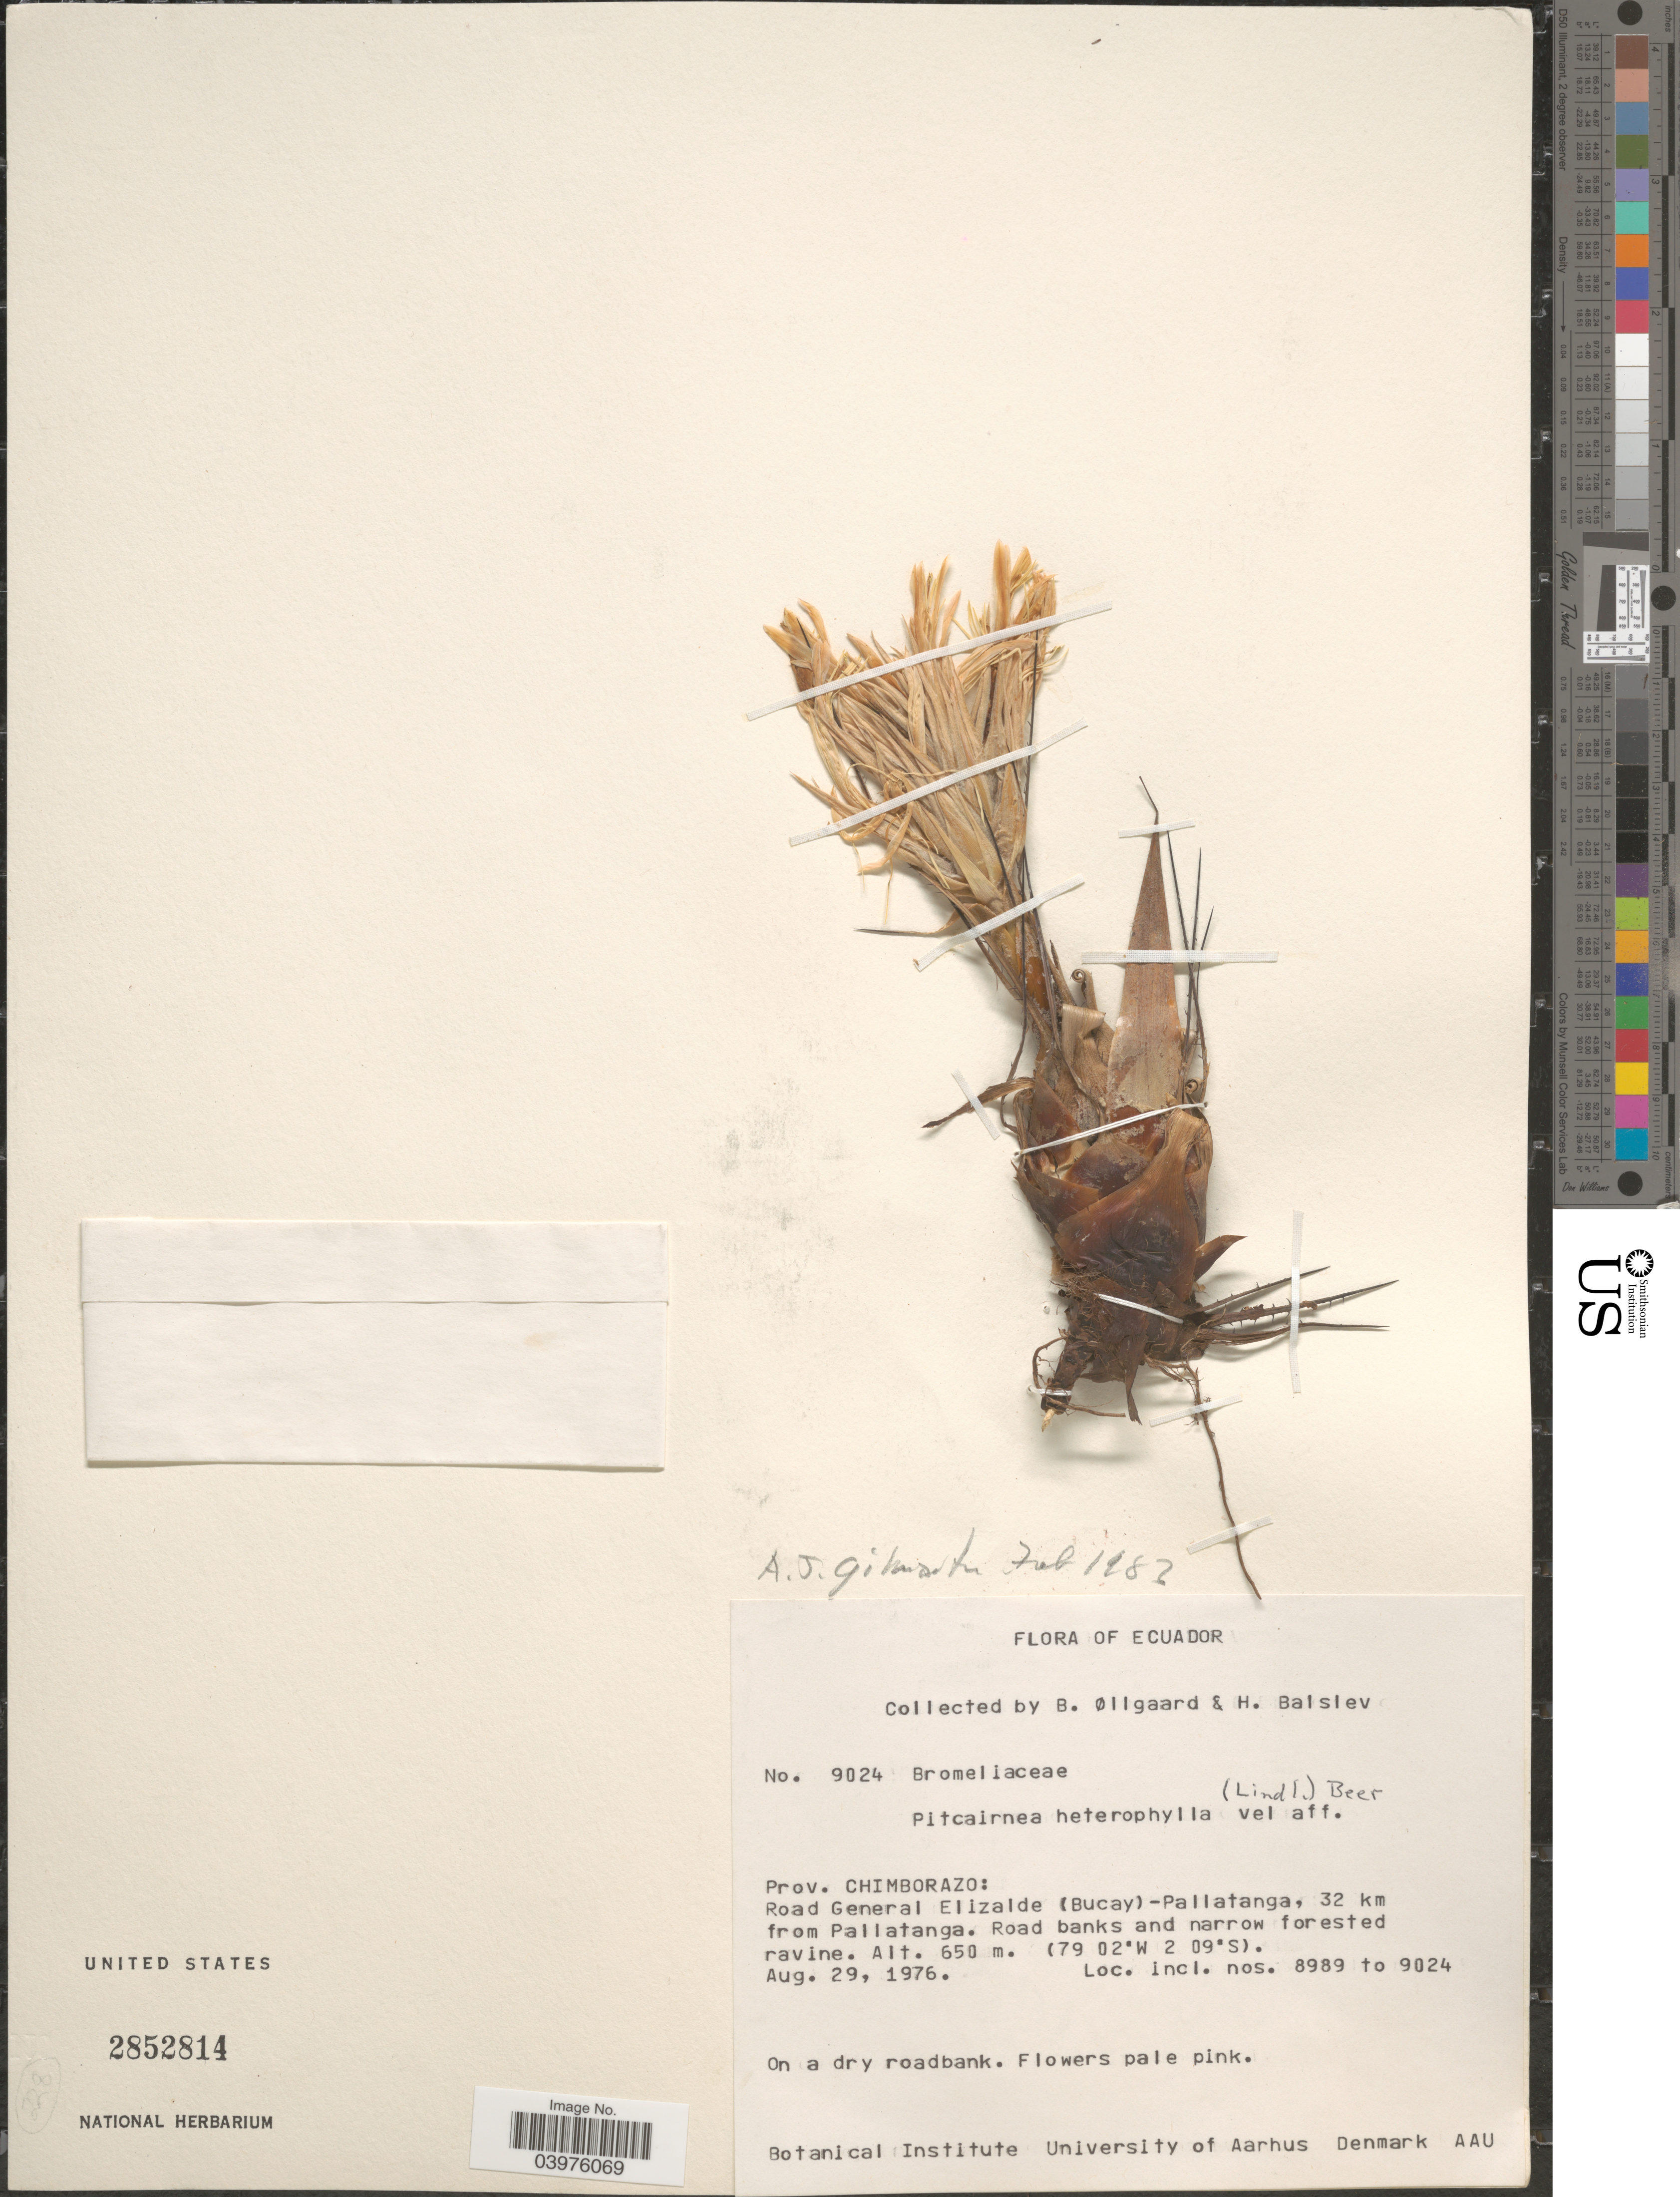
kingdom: Plantae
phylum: Tracheophyta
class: Liliopsida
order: Poales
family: Bromeliaceae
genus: Pitcairnia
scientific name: Pitcairnia heterophylla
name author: (Lindl.) Beer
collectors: B. Øllgaard & H. Balslev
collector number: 9024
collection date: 1976-08-29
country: Ecuador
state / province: Chimborazo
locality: Road General Elizalde (Bucay)-Pallatanga, 32 km from Pallatanga. Road banks and narrow forested ravine. incl. nos. 8989 to 9024.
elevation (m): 650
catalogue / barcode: US 2852814